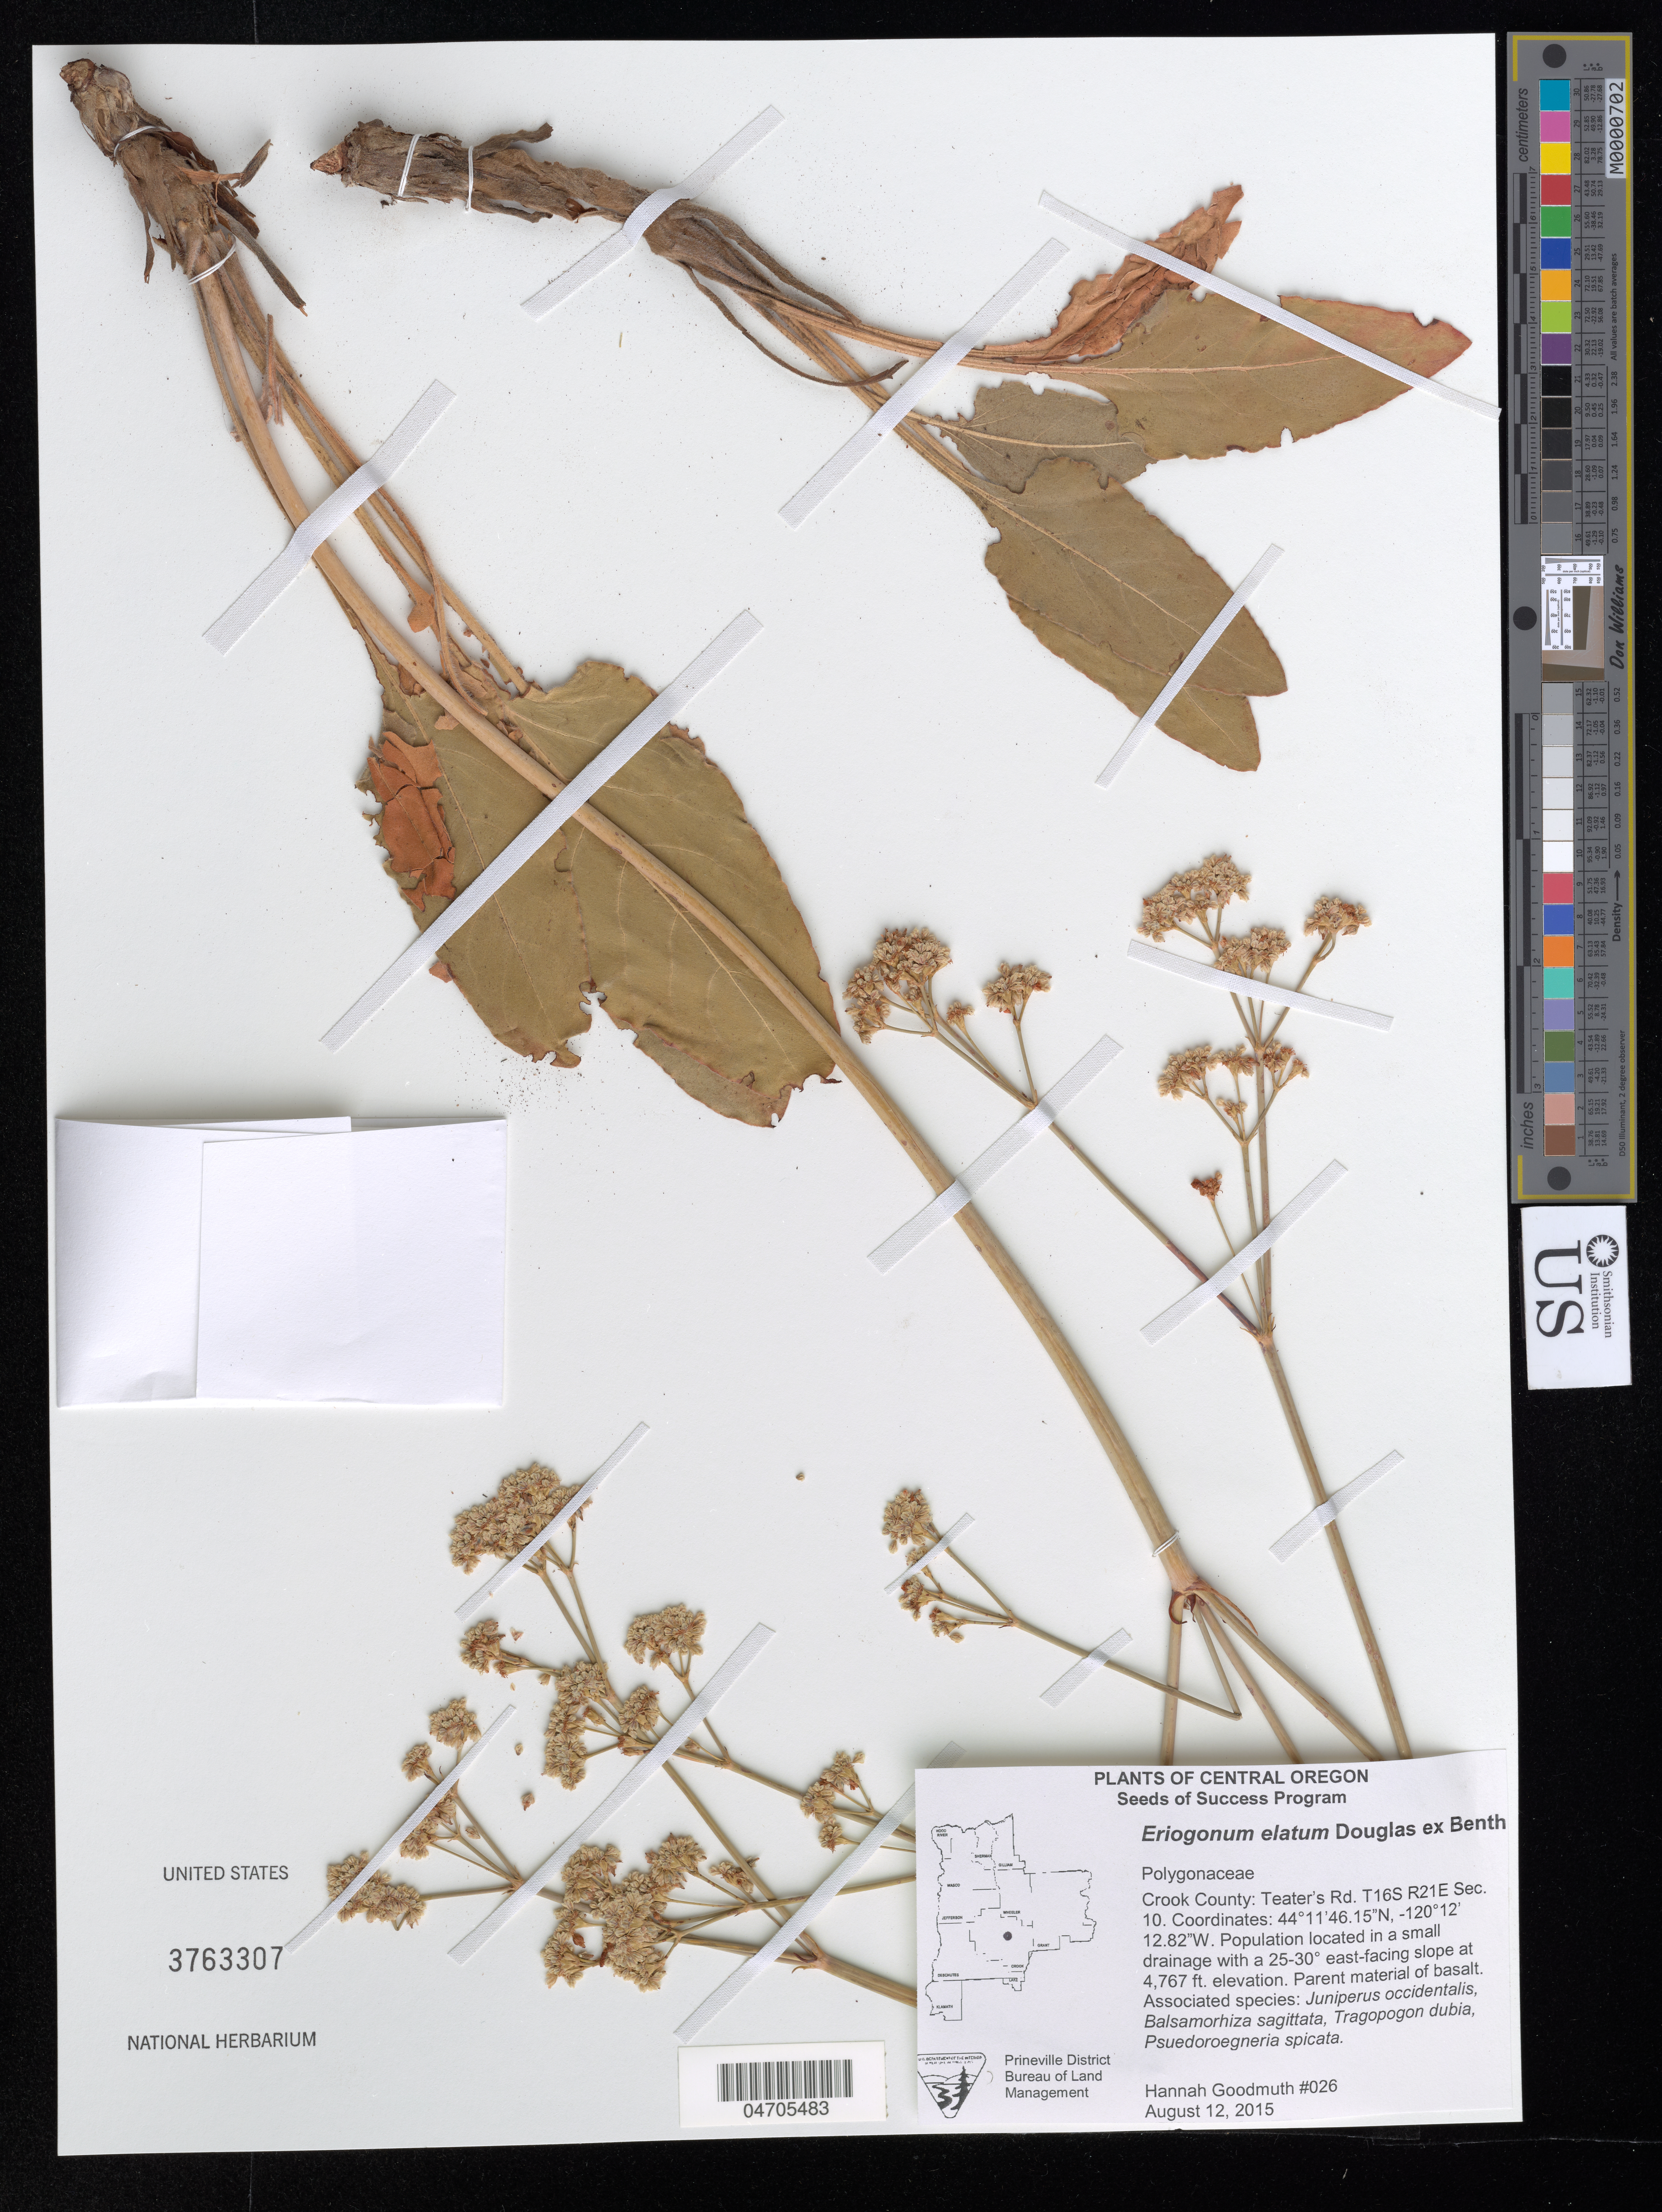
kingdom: Plantae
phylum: Tracheophyta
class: Magnoliopsida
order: Caryophyllales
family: Polygonaceae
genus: Eriogonum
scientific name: Eriogonum elatum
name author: Douglas ex Benth.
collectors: H. Goodmuth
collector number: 026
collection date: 2015-08-12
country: United States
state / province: Oregon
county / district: Crook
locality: Central Oregon. Crook County: Teater's Rd. T16S R21E Sec. 10.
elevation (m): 1453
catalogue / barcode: US 3763307